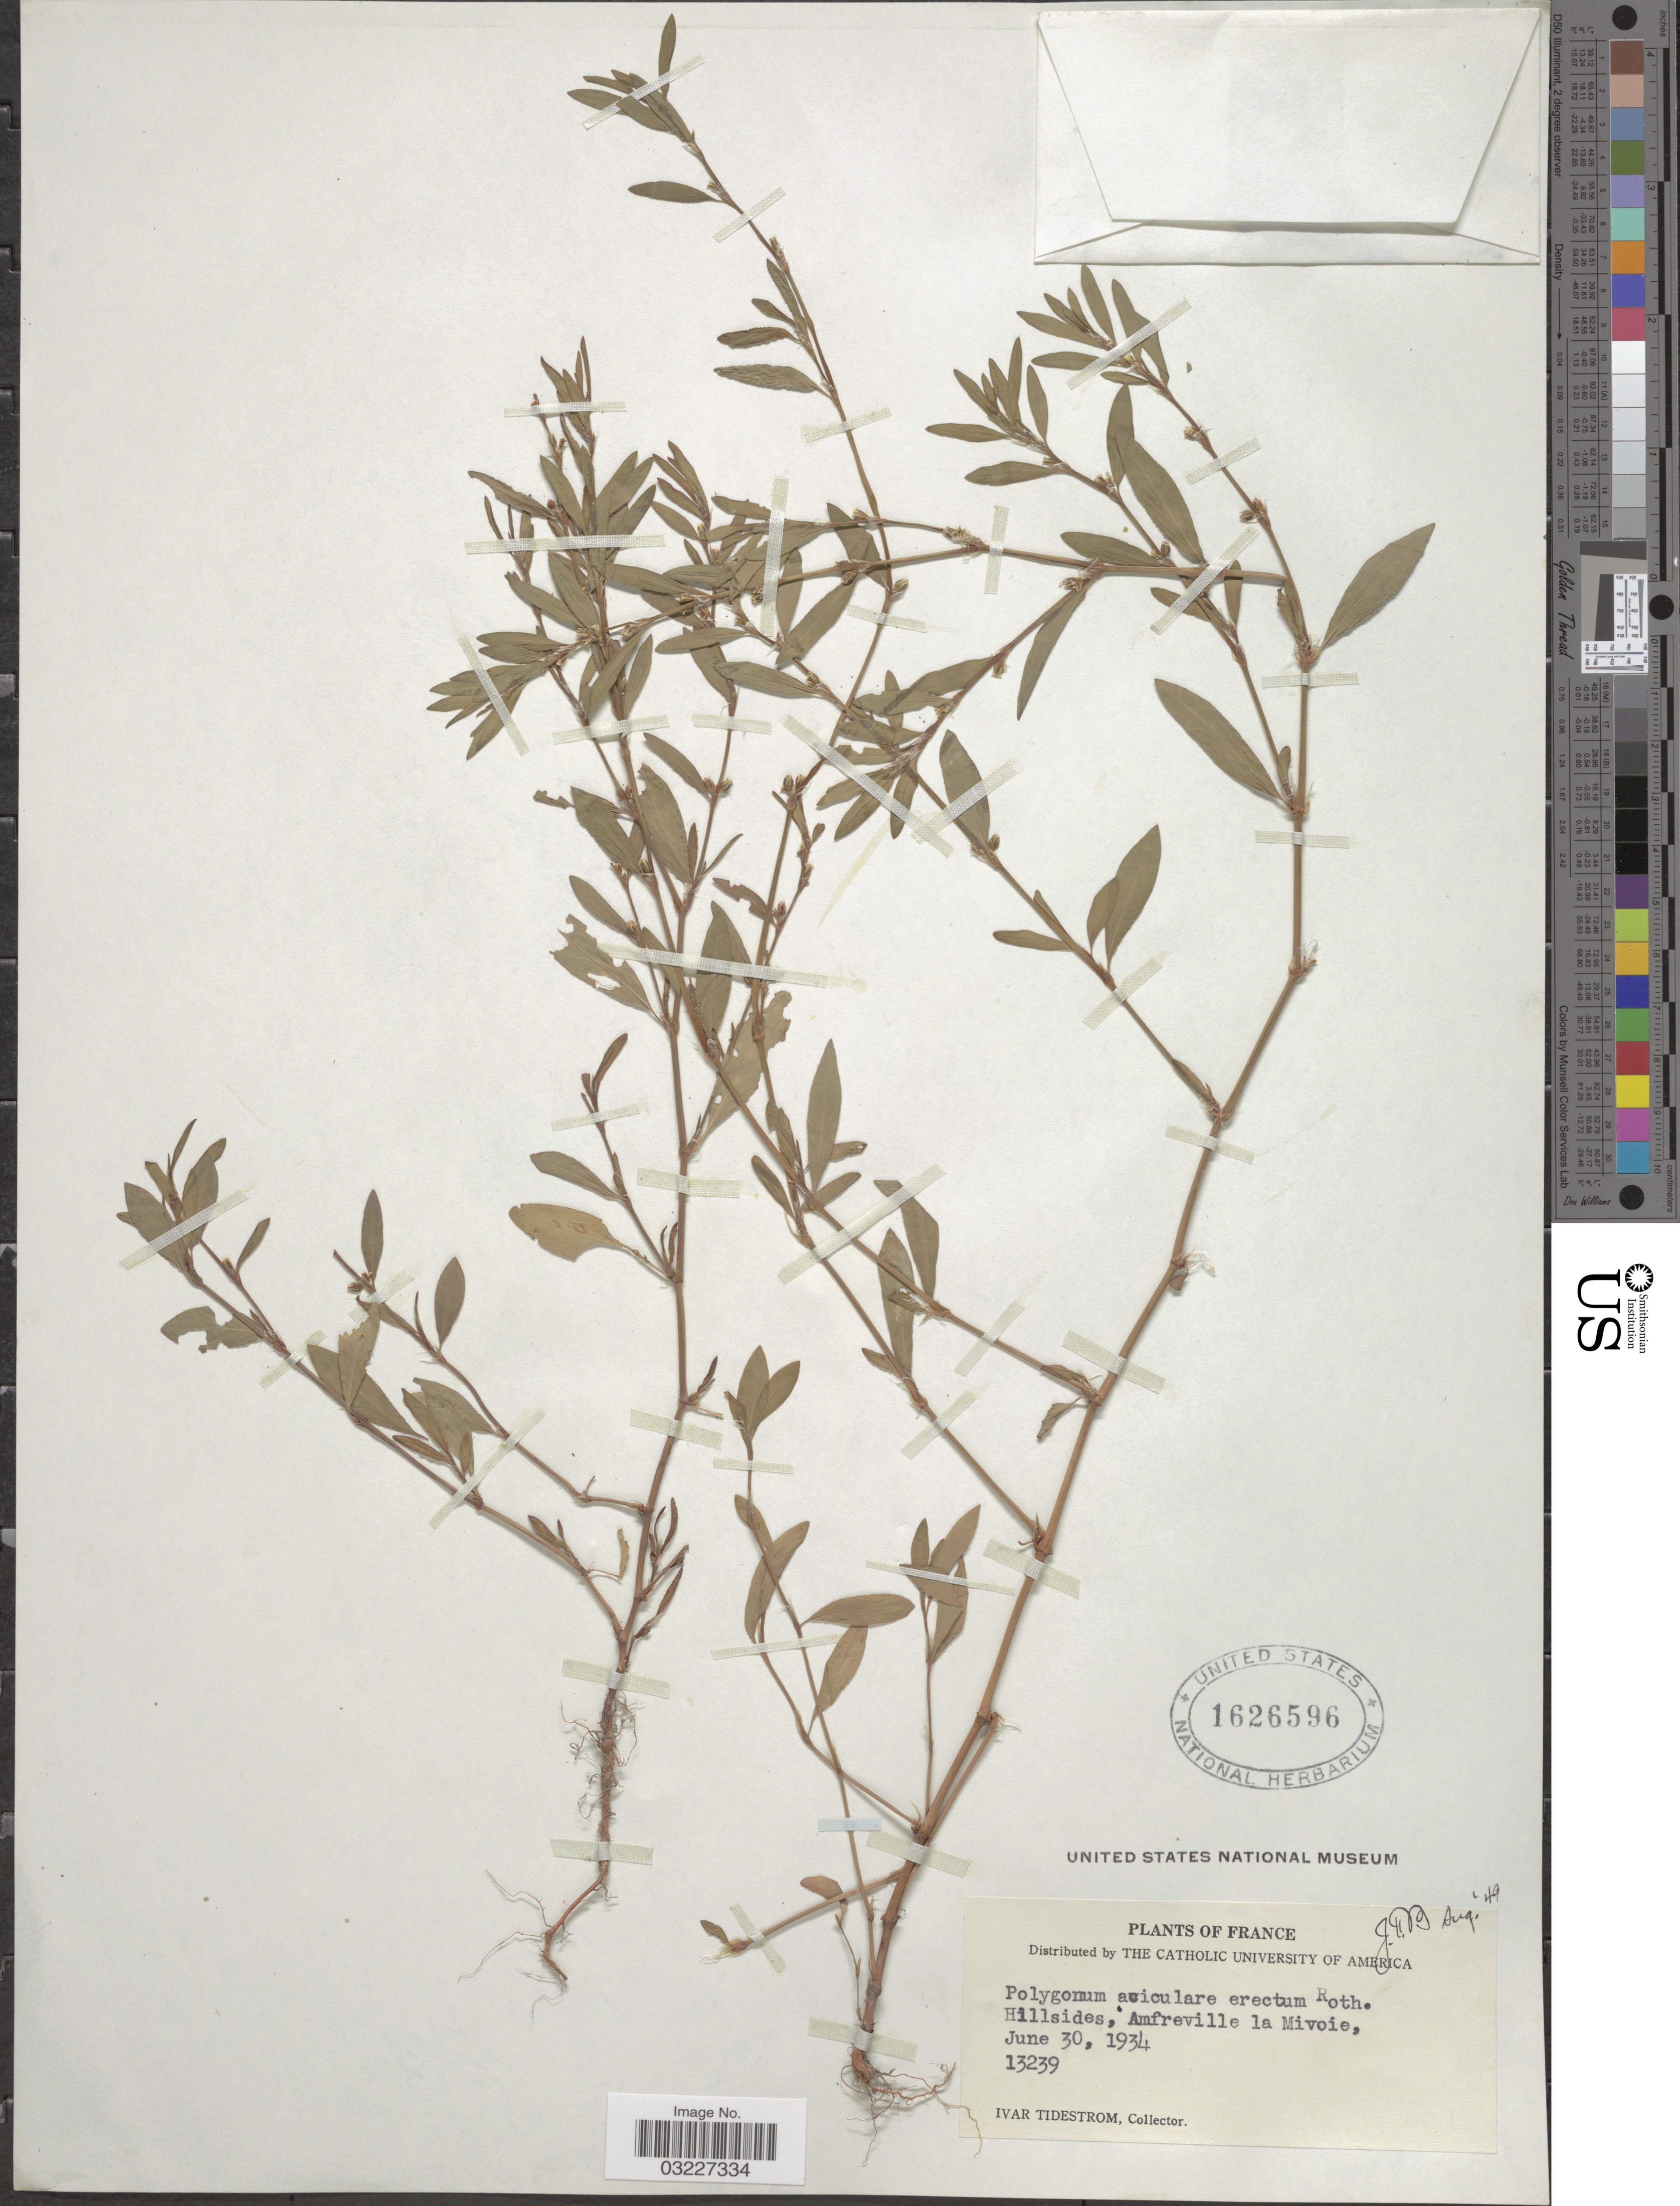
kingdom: Plantae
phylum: Tracheophyta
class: Magnoliopsida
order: Caryophyllales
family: Polygonaceae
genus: Polygonum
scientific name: Polygonum aviculare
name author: L.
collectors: I. F. Tidestrom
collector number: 13239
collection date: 1934-06-30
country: France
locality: Hillsides, Amfreville la Mivoie.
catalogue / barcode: US 1626596